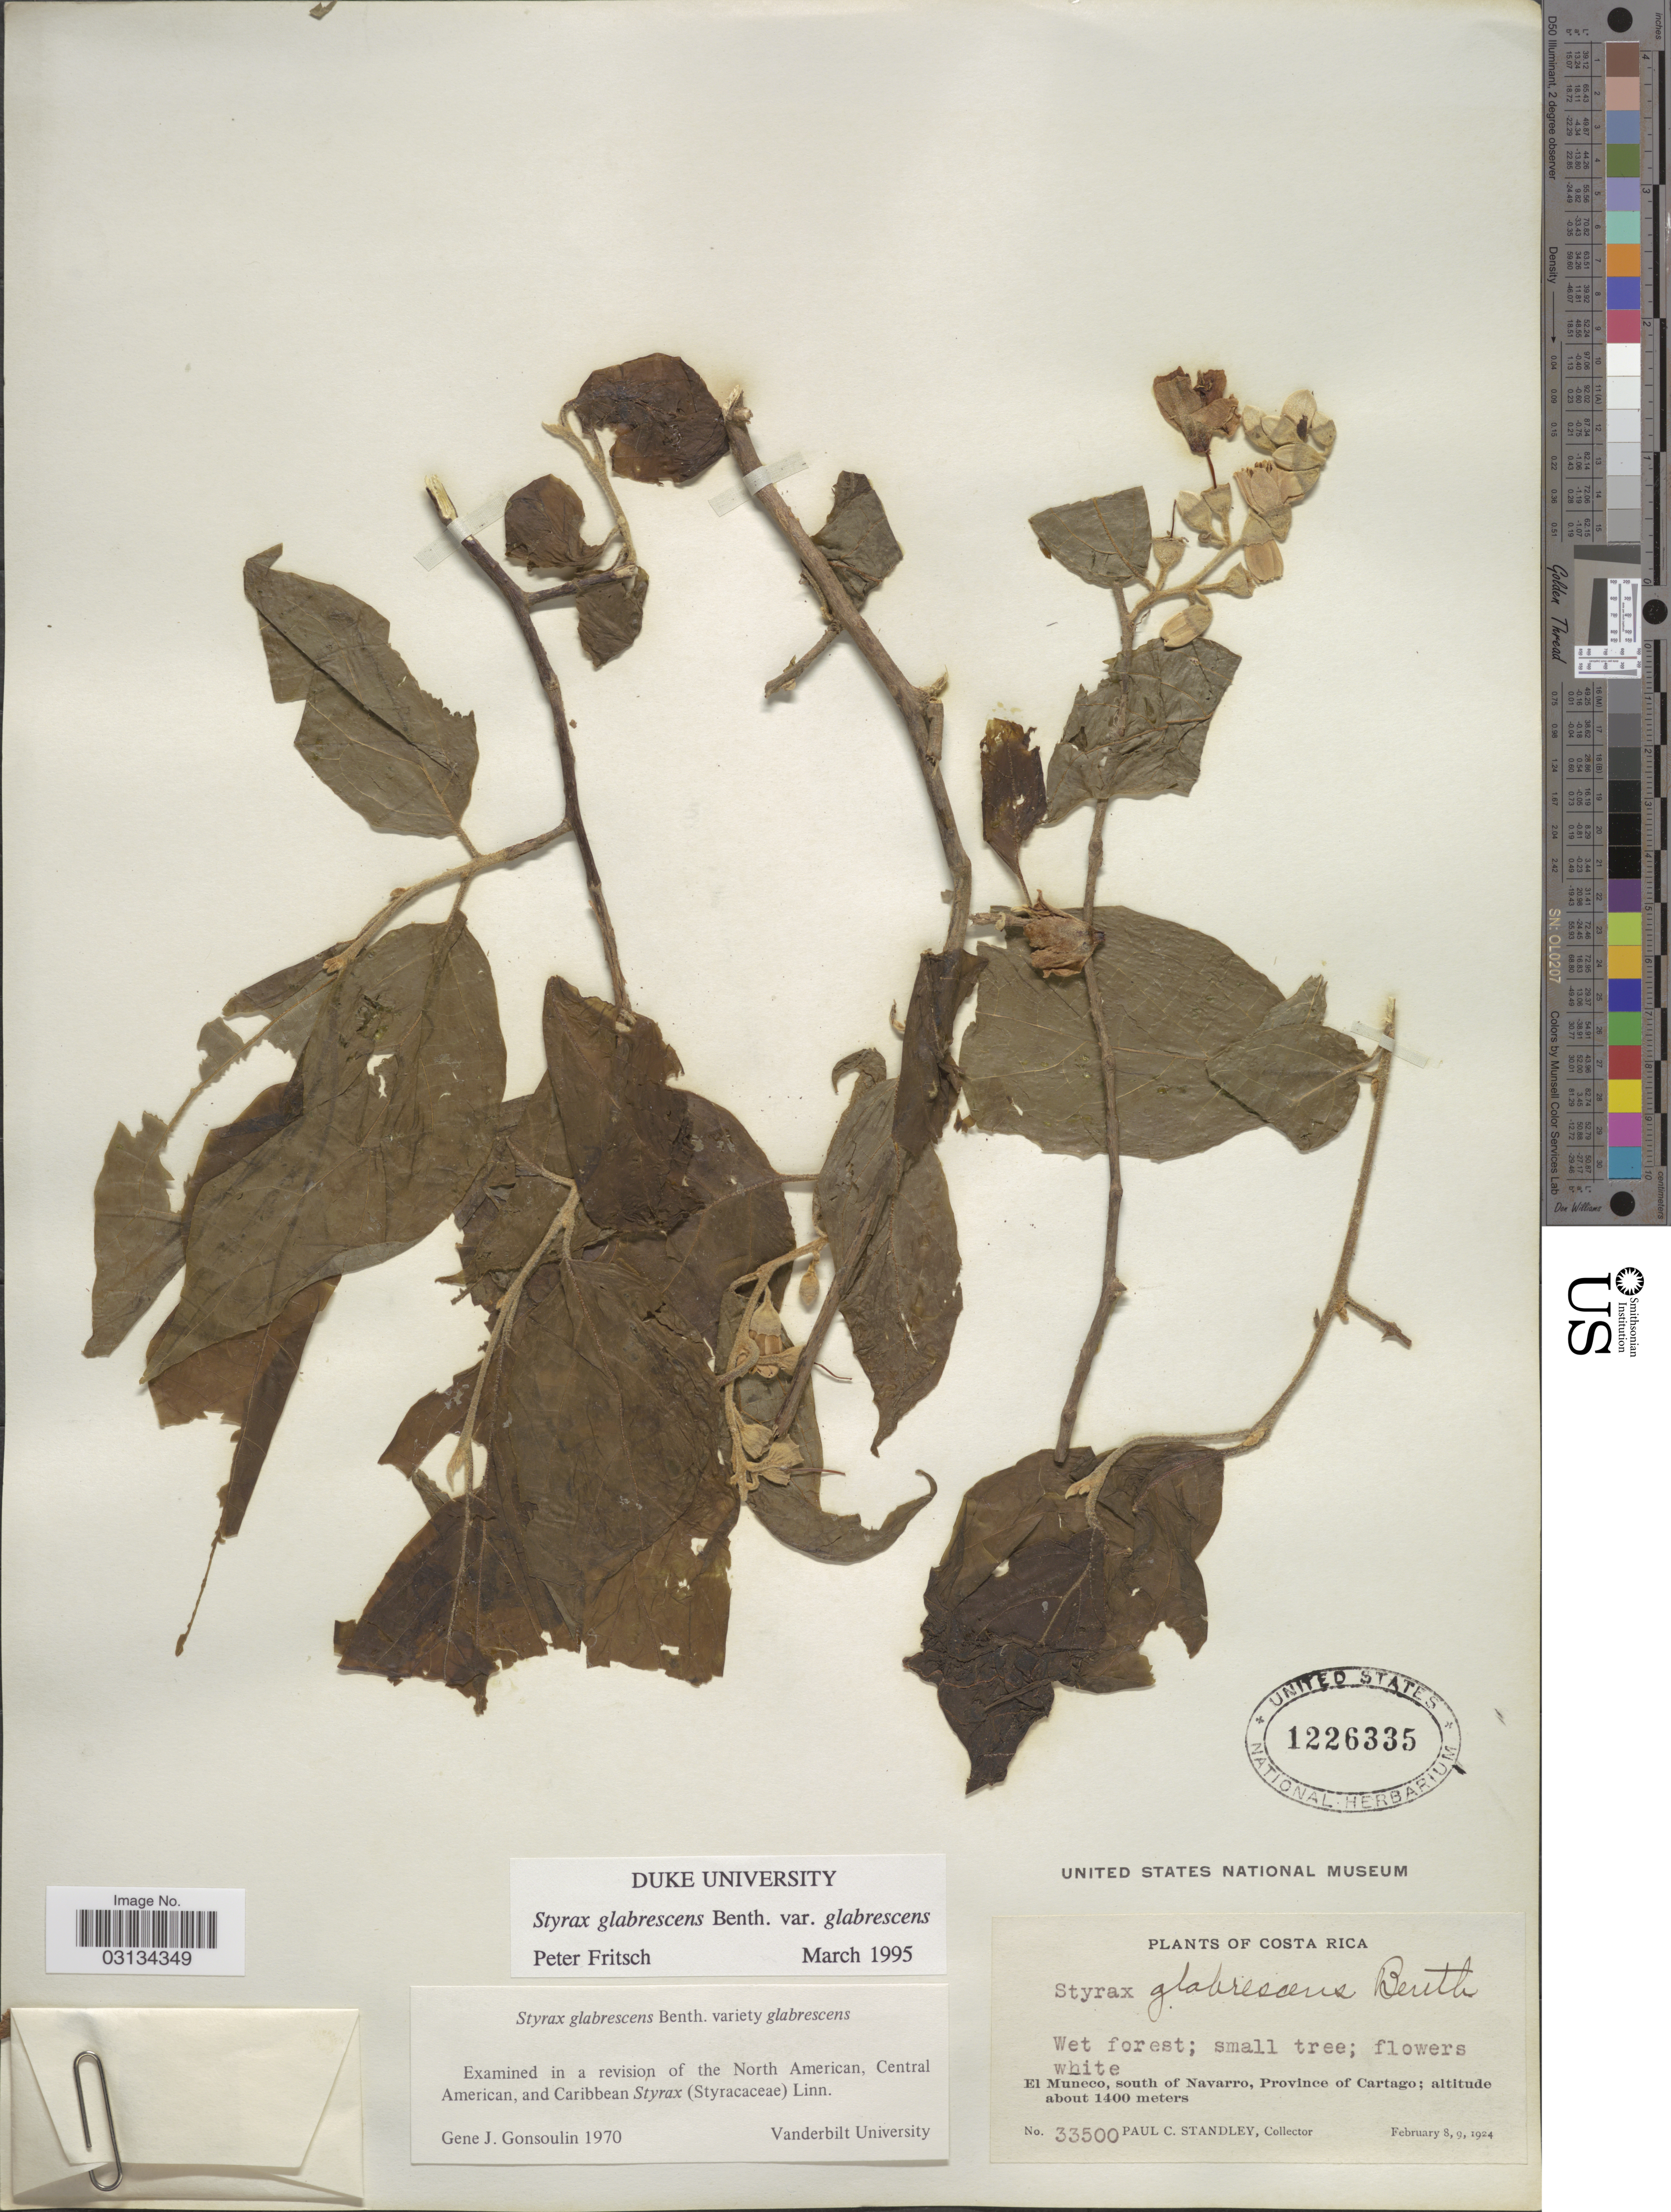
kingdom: Plantae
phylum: Tracheophyta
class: Magnoliopsida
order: Ericales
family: Styracaceae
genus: Styrax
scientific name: Styrax glabrescens Benth. var. glabrescens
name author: Benth.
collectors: P. C. Standley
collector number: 33500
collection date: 1924-02-08/1924-02-09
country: Costa Rica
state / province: Cartago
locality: El Muneco, south of Navarro, Province of Cartago.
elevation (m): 1400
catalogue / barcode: US 1226335